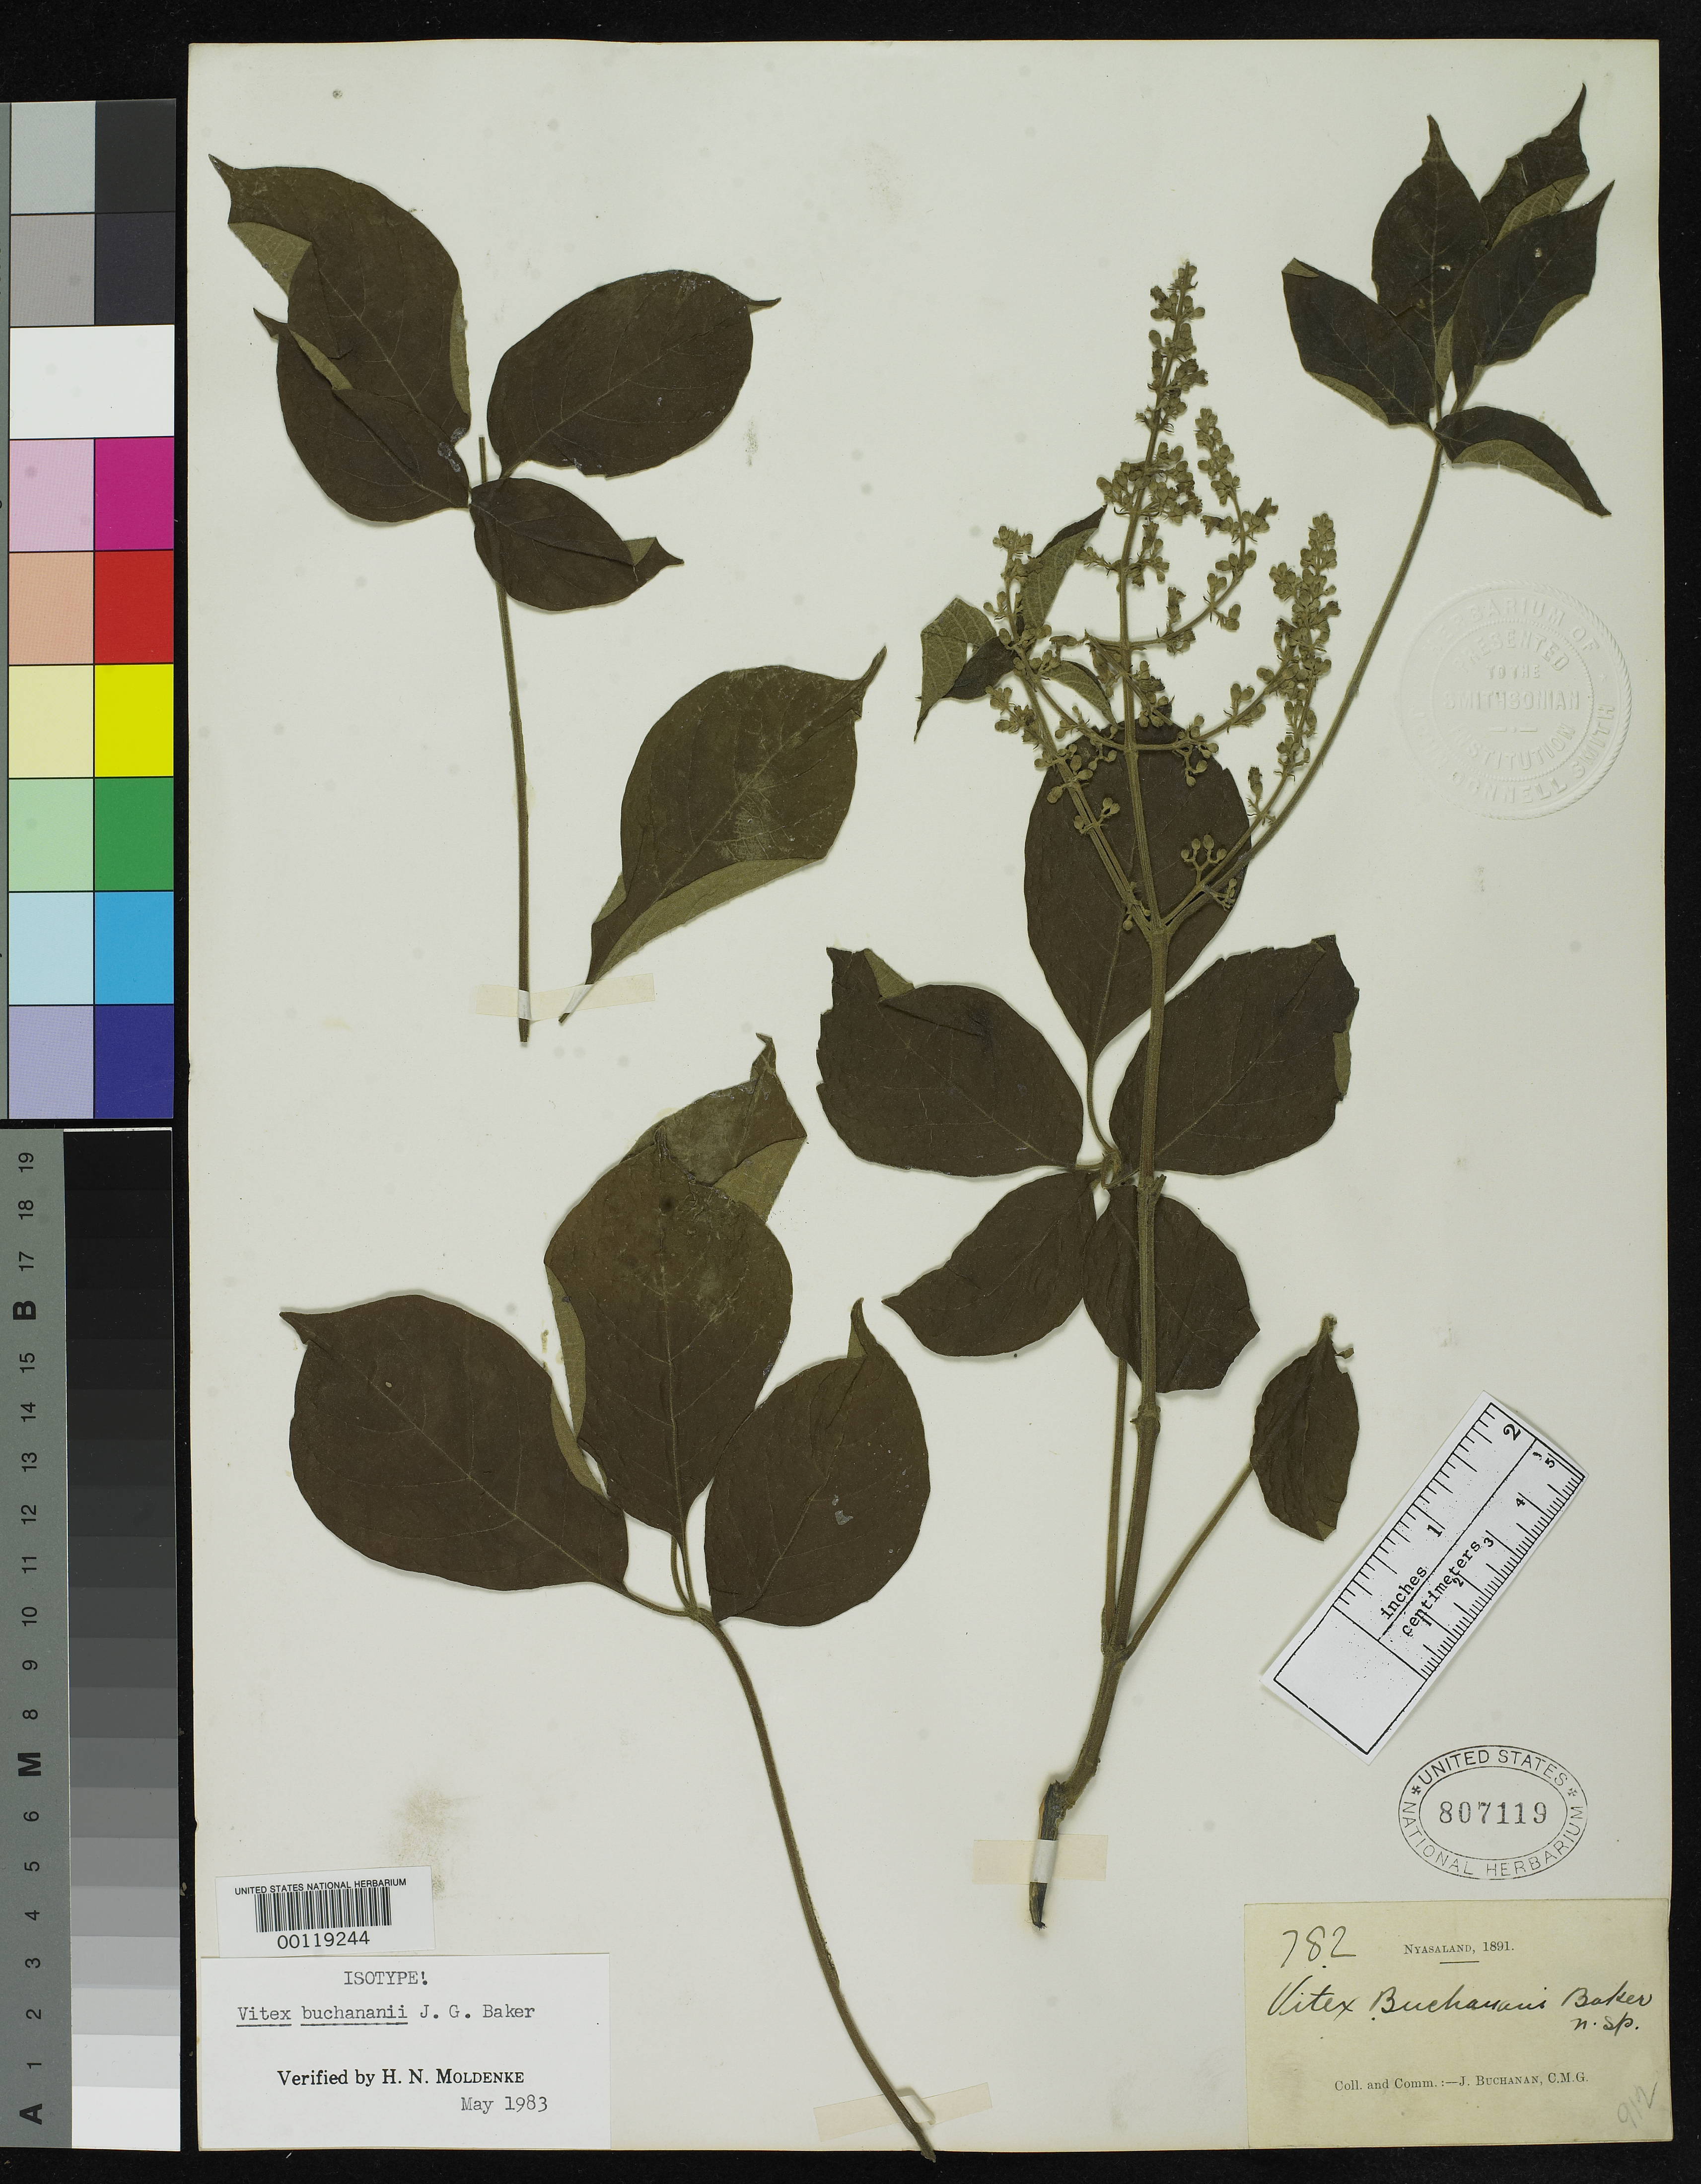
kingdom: Plantae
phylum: Tracheophyta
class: Magnoliopsida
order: Lamiales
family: Lamiaceae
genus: Vitex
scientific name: Vitex buchananii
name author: ex Gürke in Engl.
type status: Type Collection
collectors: J. Buchanan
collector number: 782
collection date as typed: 1891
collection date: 1891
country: Malawi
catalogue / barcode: US 807119